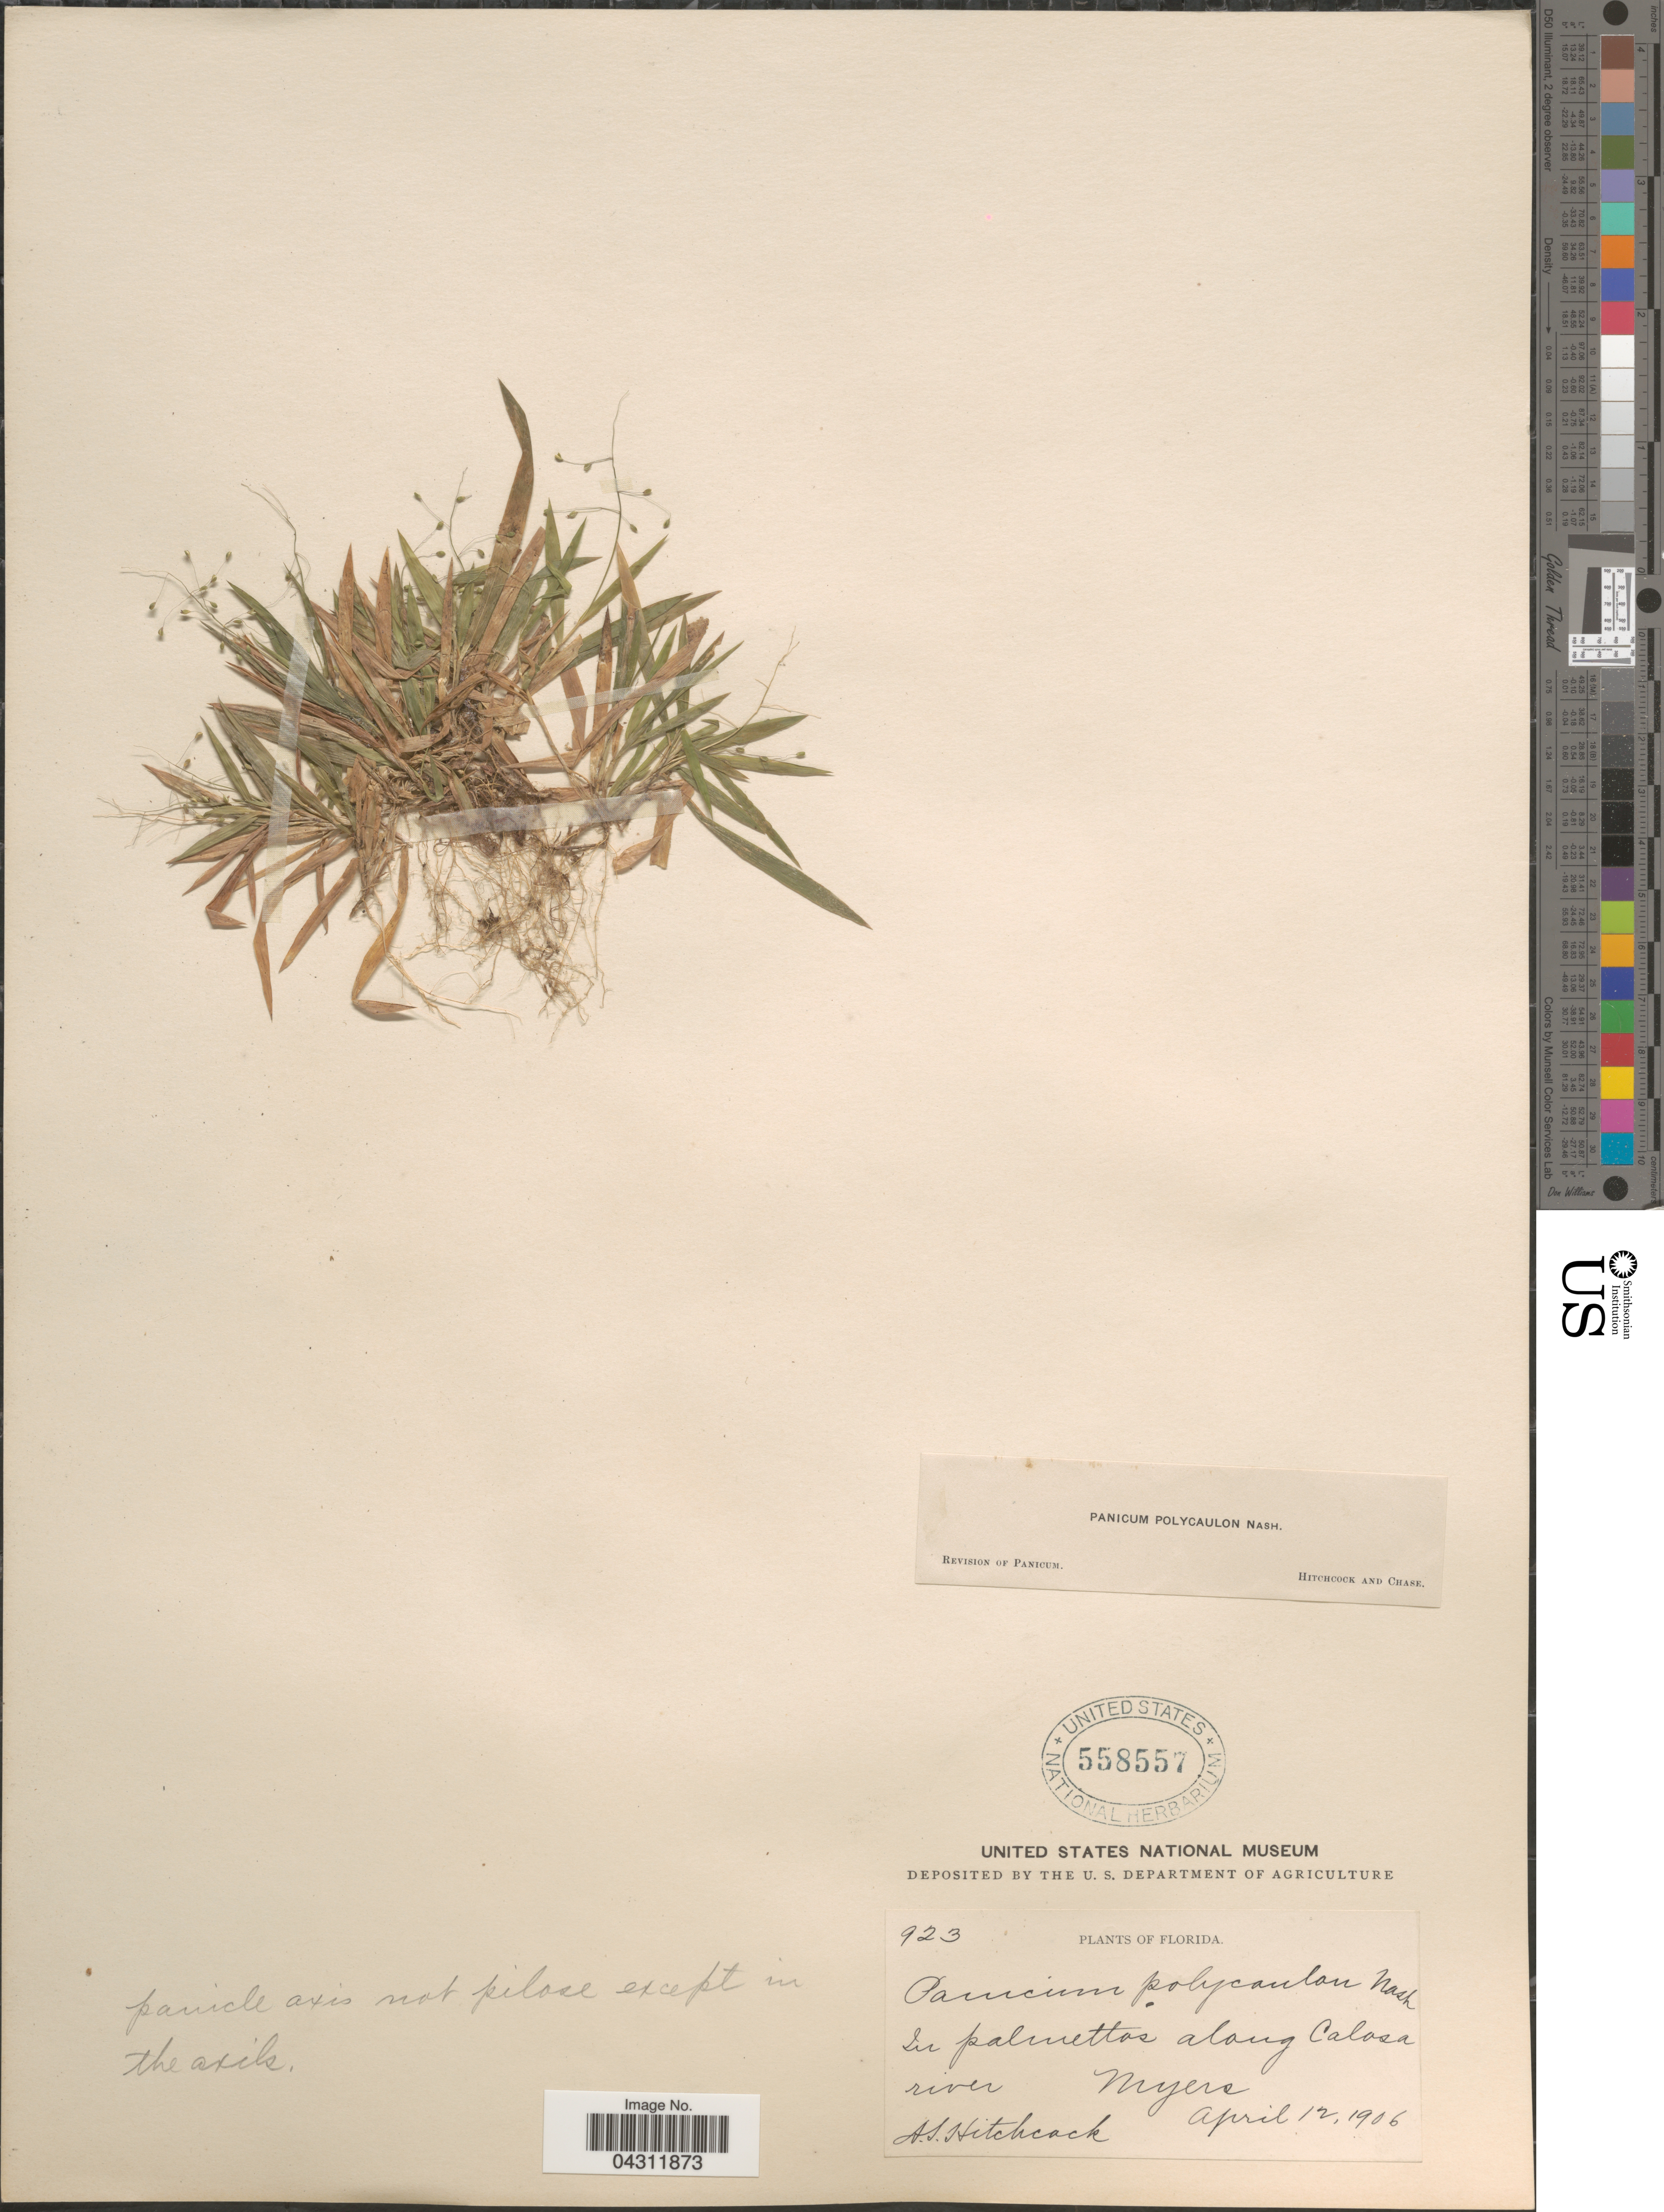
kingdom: Plantae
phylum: Tracheophyta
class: Liliopsida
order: Poales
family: Poaceae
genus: Dichanthelium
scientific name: Dichanthelium strigosum var. glabrescens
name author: (Griseb.) Freckmann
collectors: A. S. Hitchcock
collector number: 923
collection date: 1906-04-12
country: United States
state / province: Florida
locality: In palmettos along Calosa river. Myers.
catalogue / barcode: US 558557